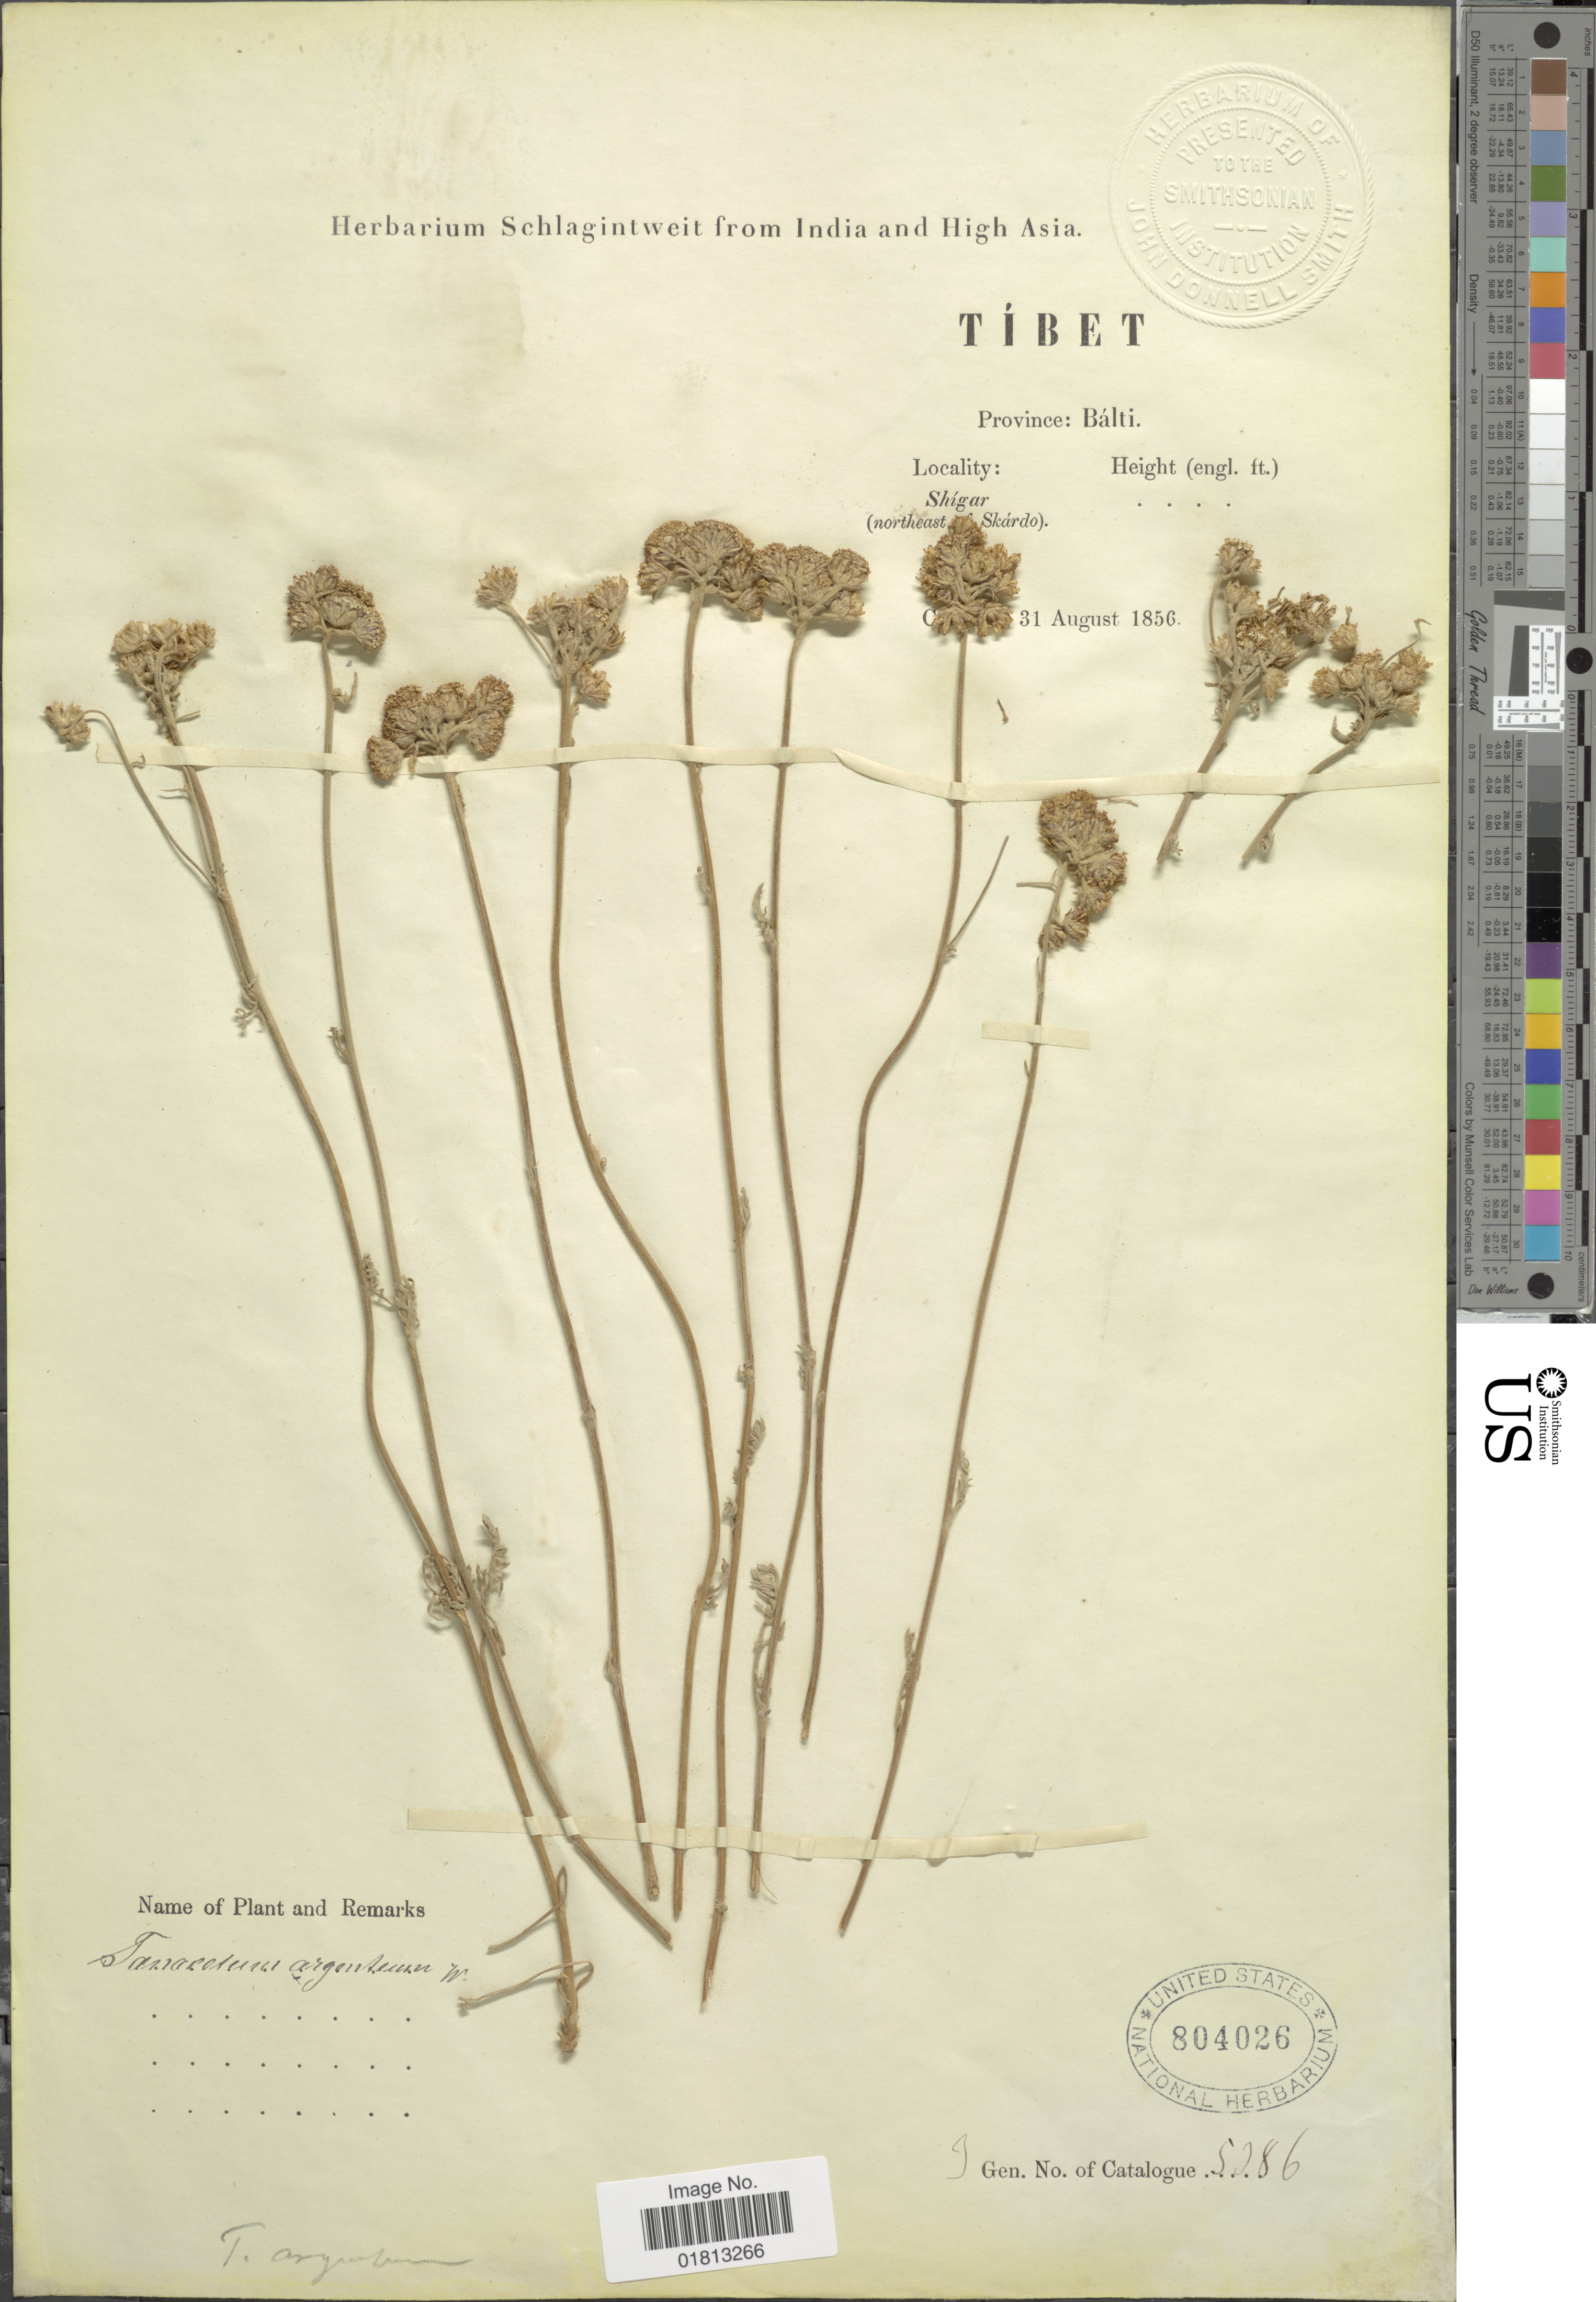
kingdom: Plantae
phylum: Tracheophyta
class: Magnoliopsida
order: Asterales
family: Asteraceae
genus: Tanacetum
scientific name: Tanacetum argenteum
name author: (Lam.) Willd.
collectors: ex herb. Schlagintweit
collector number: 5386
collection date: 1856-08-31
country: China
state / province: Xizang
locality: Province: Balti, Shigar (northeast, Skardo)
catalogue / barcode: US 804026